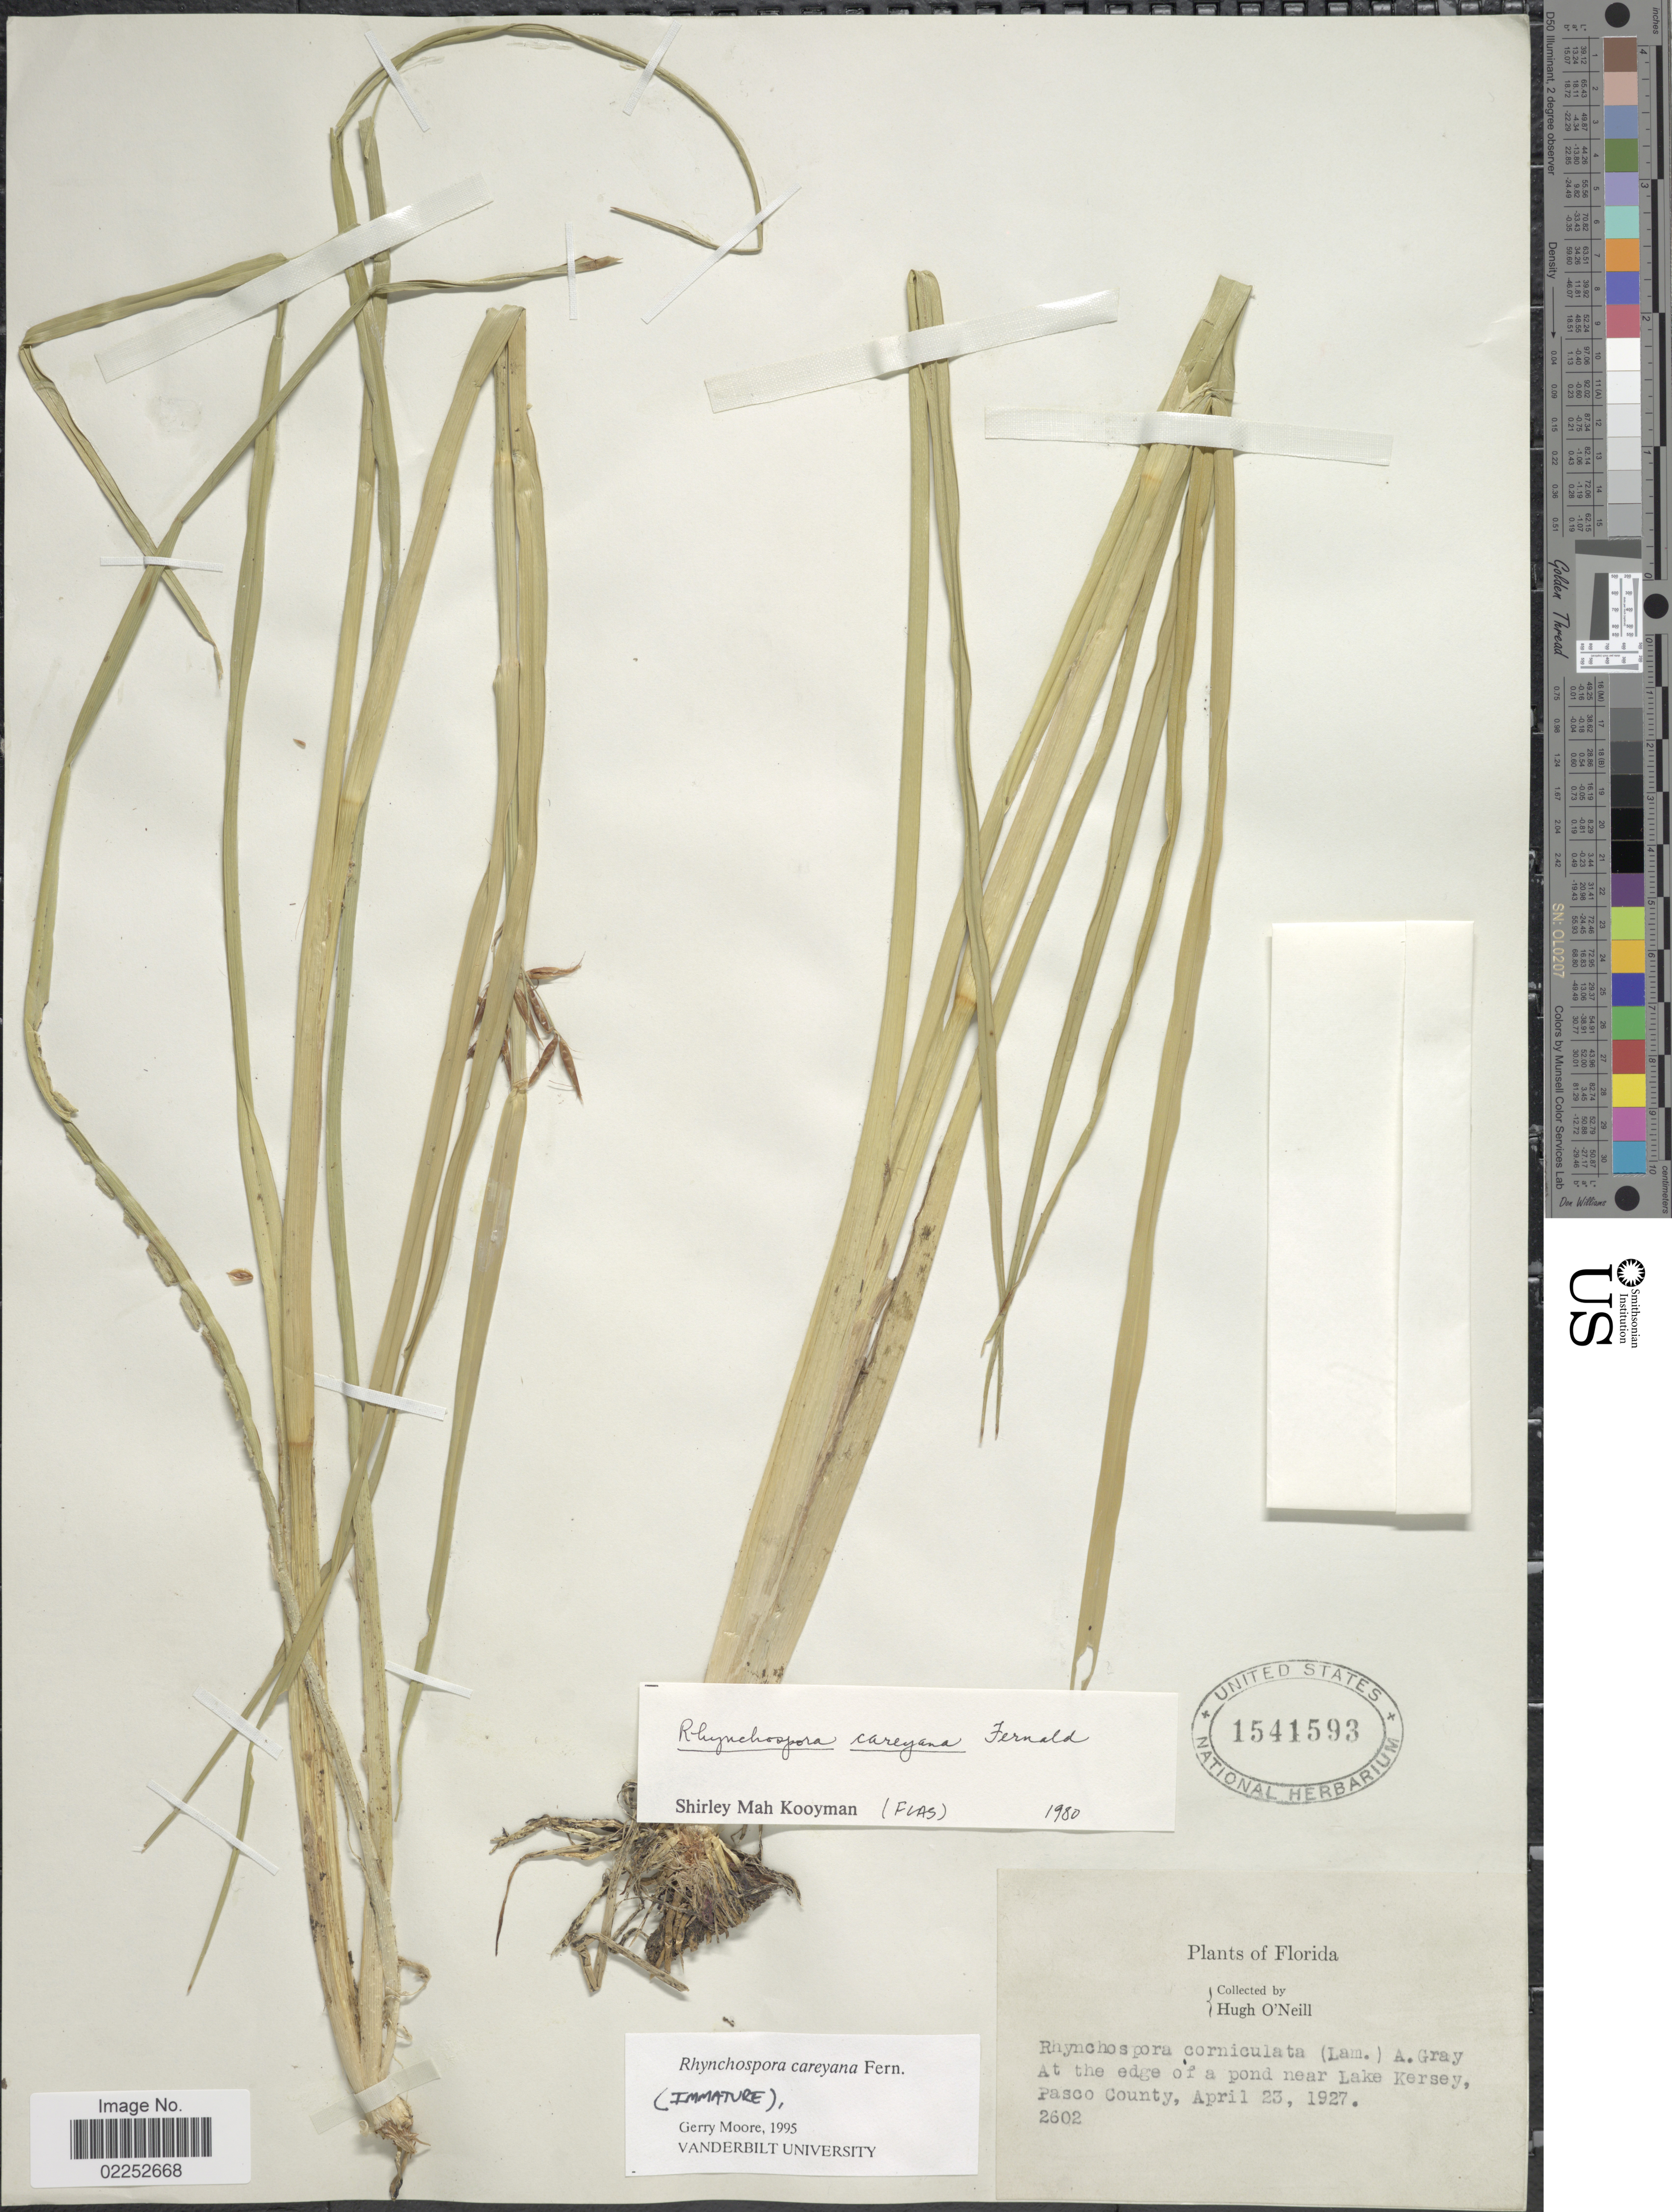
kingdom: Plantae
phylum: Tracheophyta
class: Liliopsida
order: Poales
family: Cyperaceae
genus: Rhynchospora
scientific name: Rhynchospora careyana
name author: Fernald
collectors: H. O'Neill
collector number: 2602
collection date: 1927-04-23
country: United States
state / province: Florida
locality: At the edge of a pond near Lake Kersey, Pasco County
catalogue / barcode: US 1541593